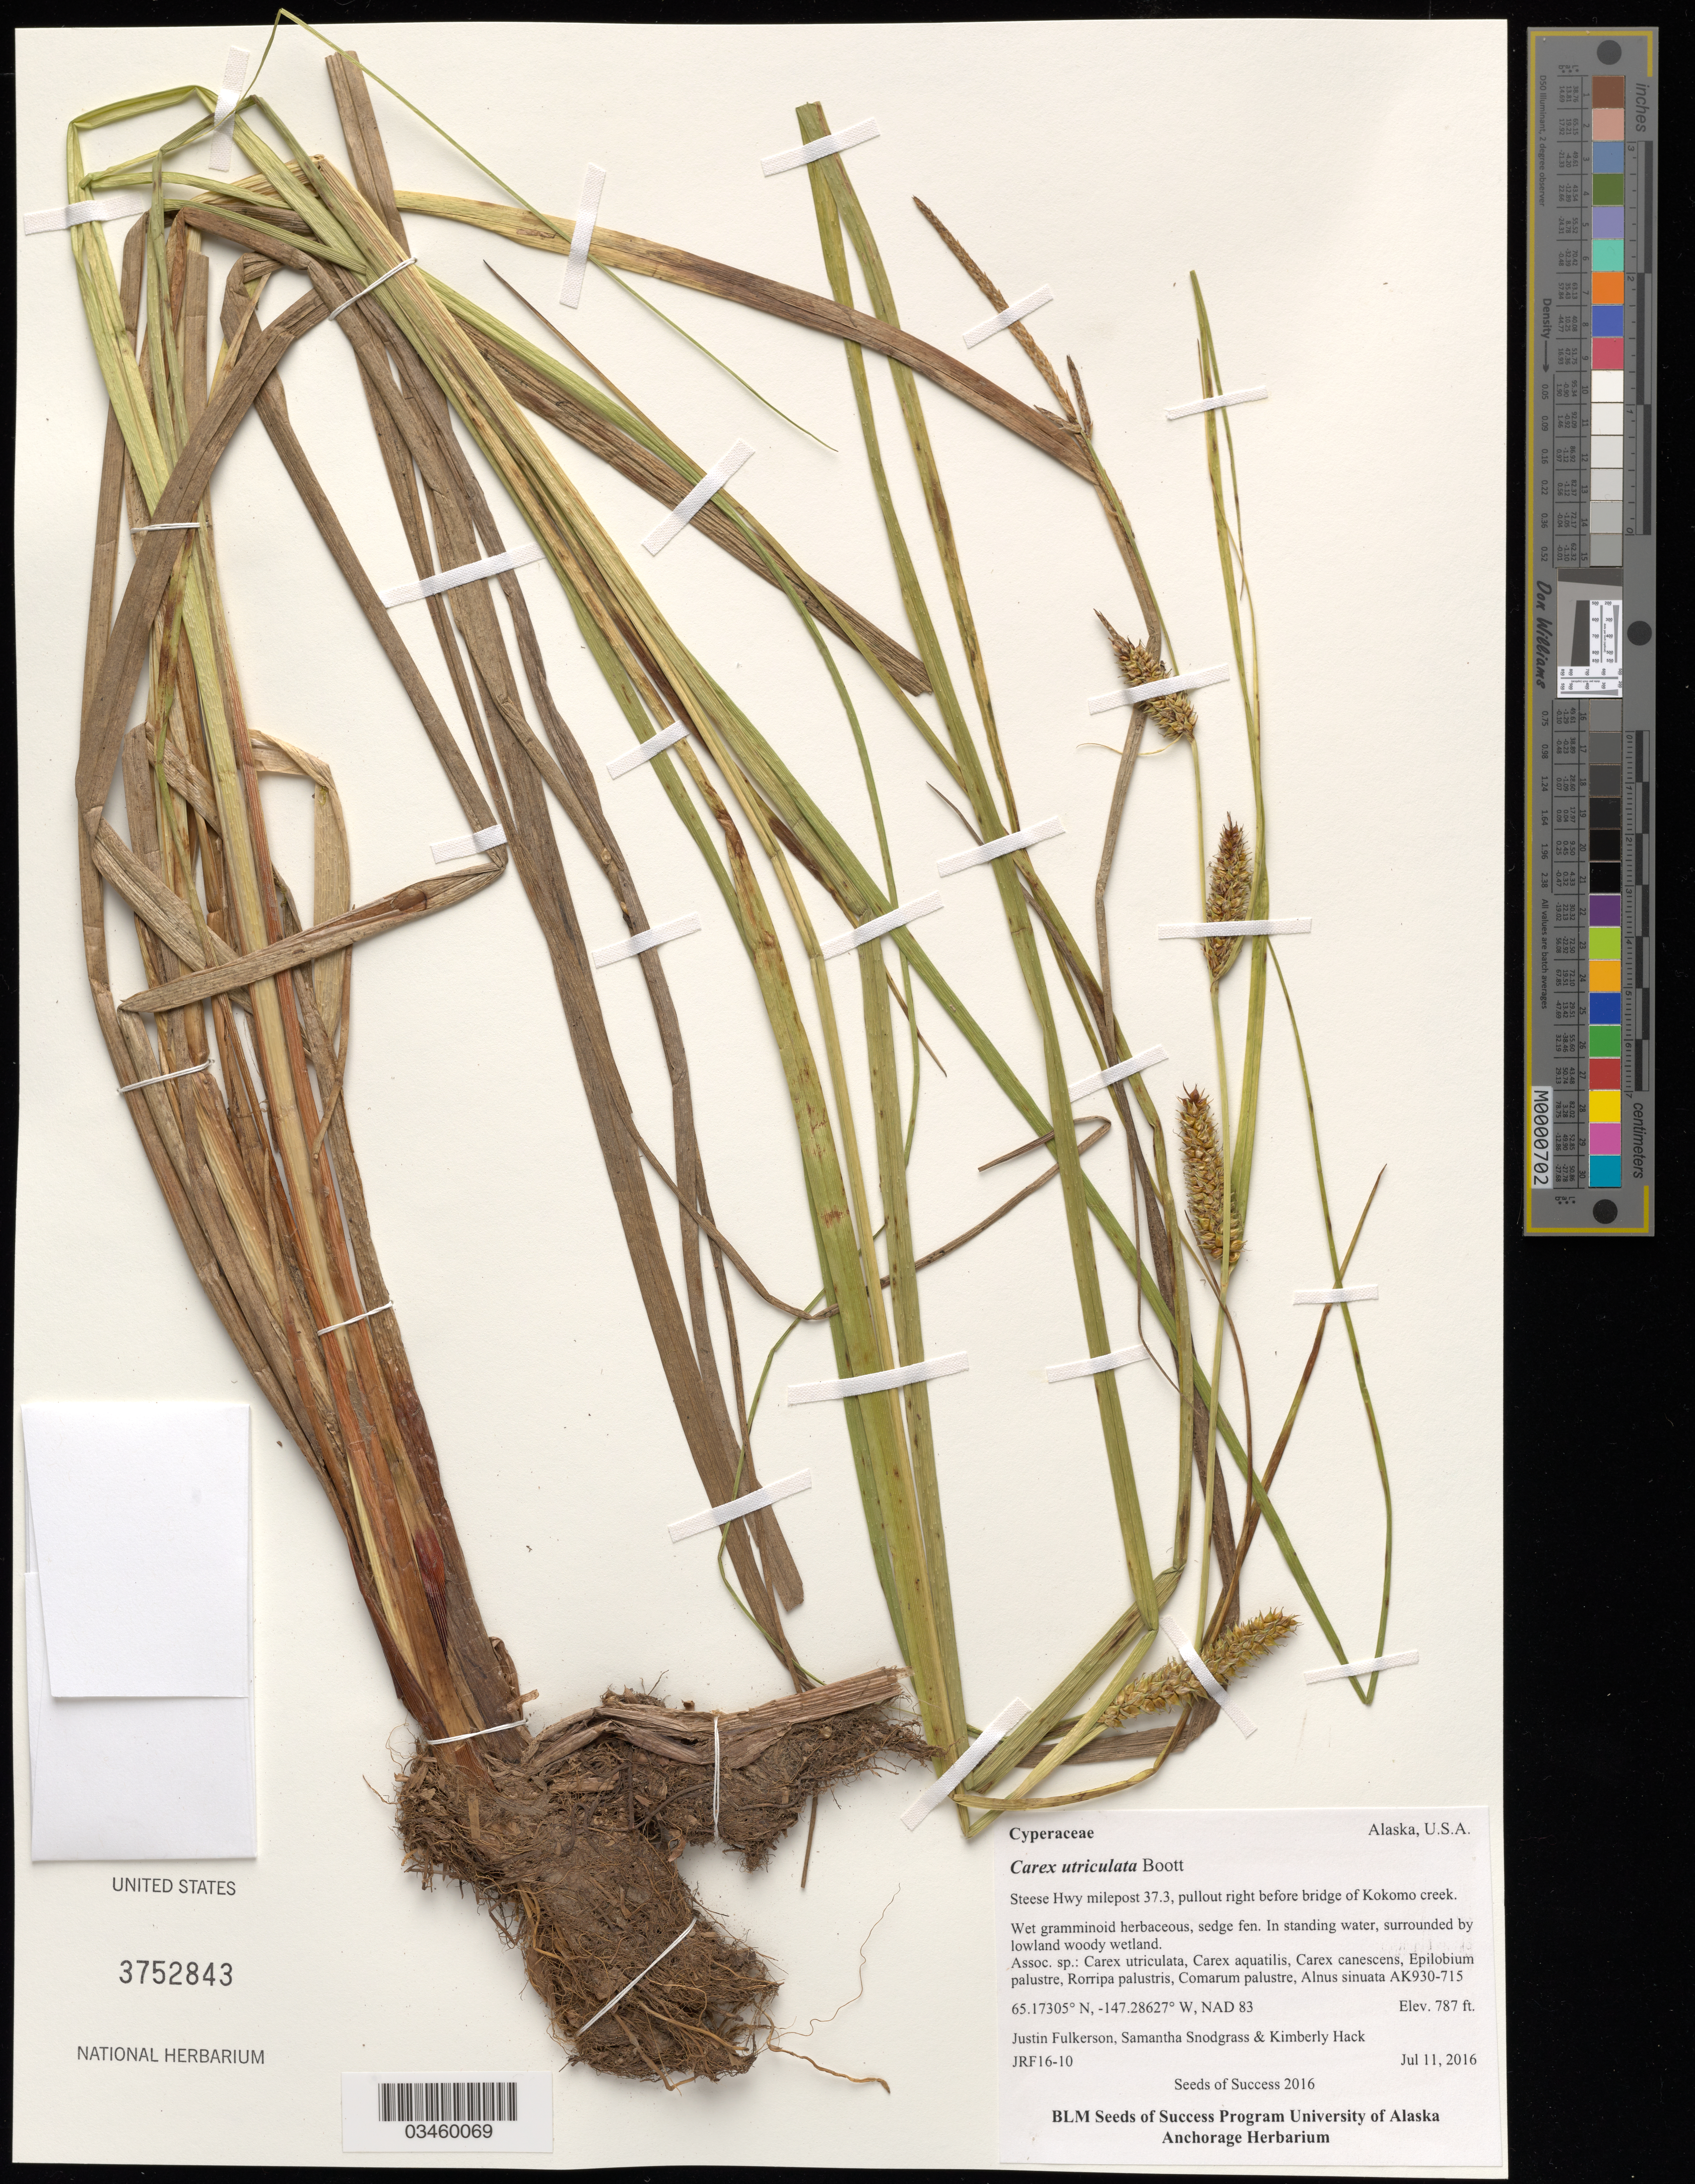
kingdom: Plantae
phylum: Tracheophyta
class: Liliopsida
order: Poales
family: Cyperaceae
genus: Carex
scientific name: Carex utriculata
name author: Boott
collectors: J. Fulkerson, K. Hack & S. Snodgrass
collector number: AK930-715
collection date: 2016-07-11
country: United States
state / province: Alaska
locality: Steese Hwy milepost 37.3, pullout right before bridge of Kokomo Creek.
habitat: Wet gramminoid herbaceous, sedge fen. In standing water, surrounded by lowland woody wetland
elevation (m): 240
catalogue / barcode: US 3752843